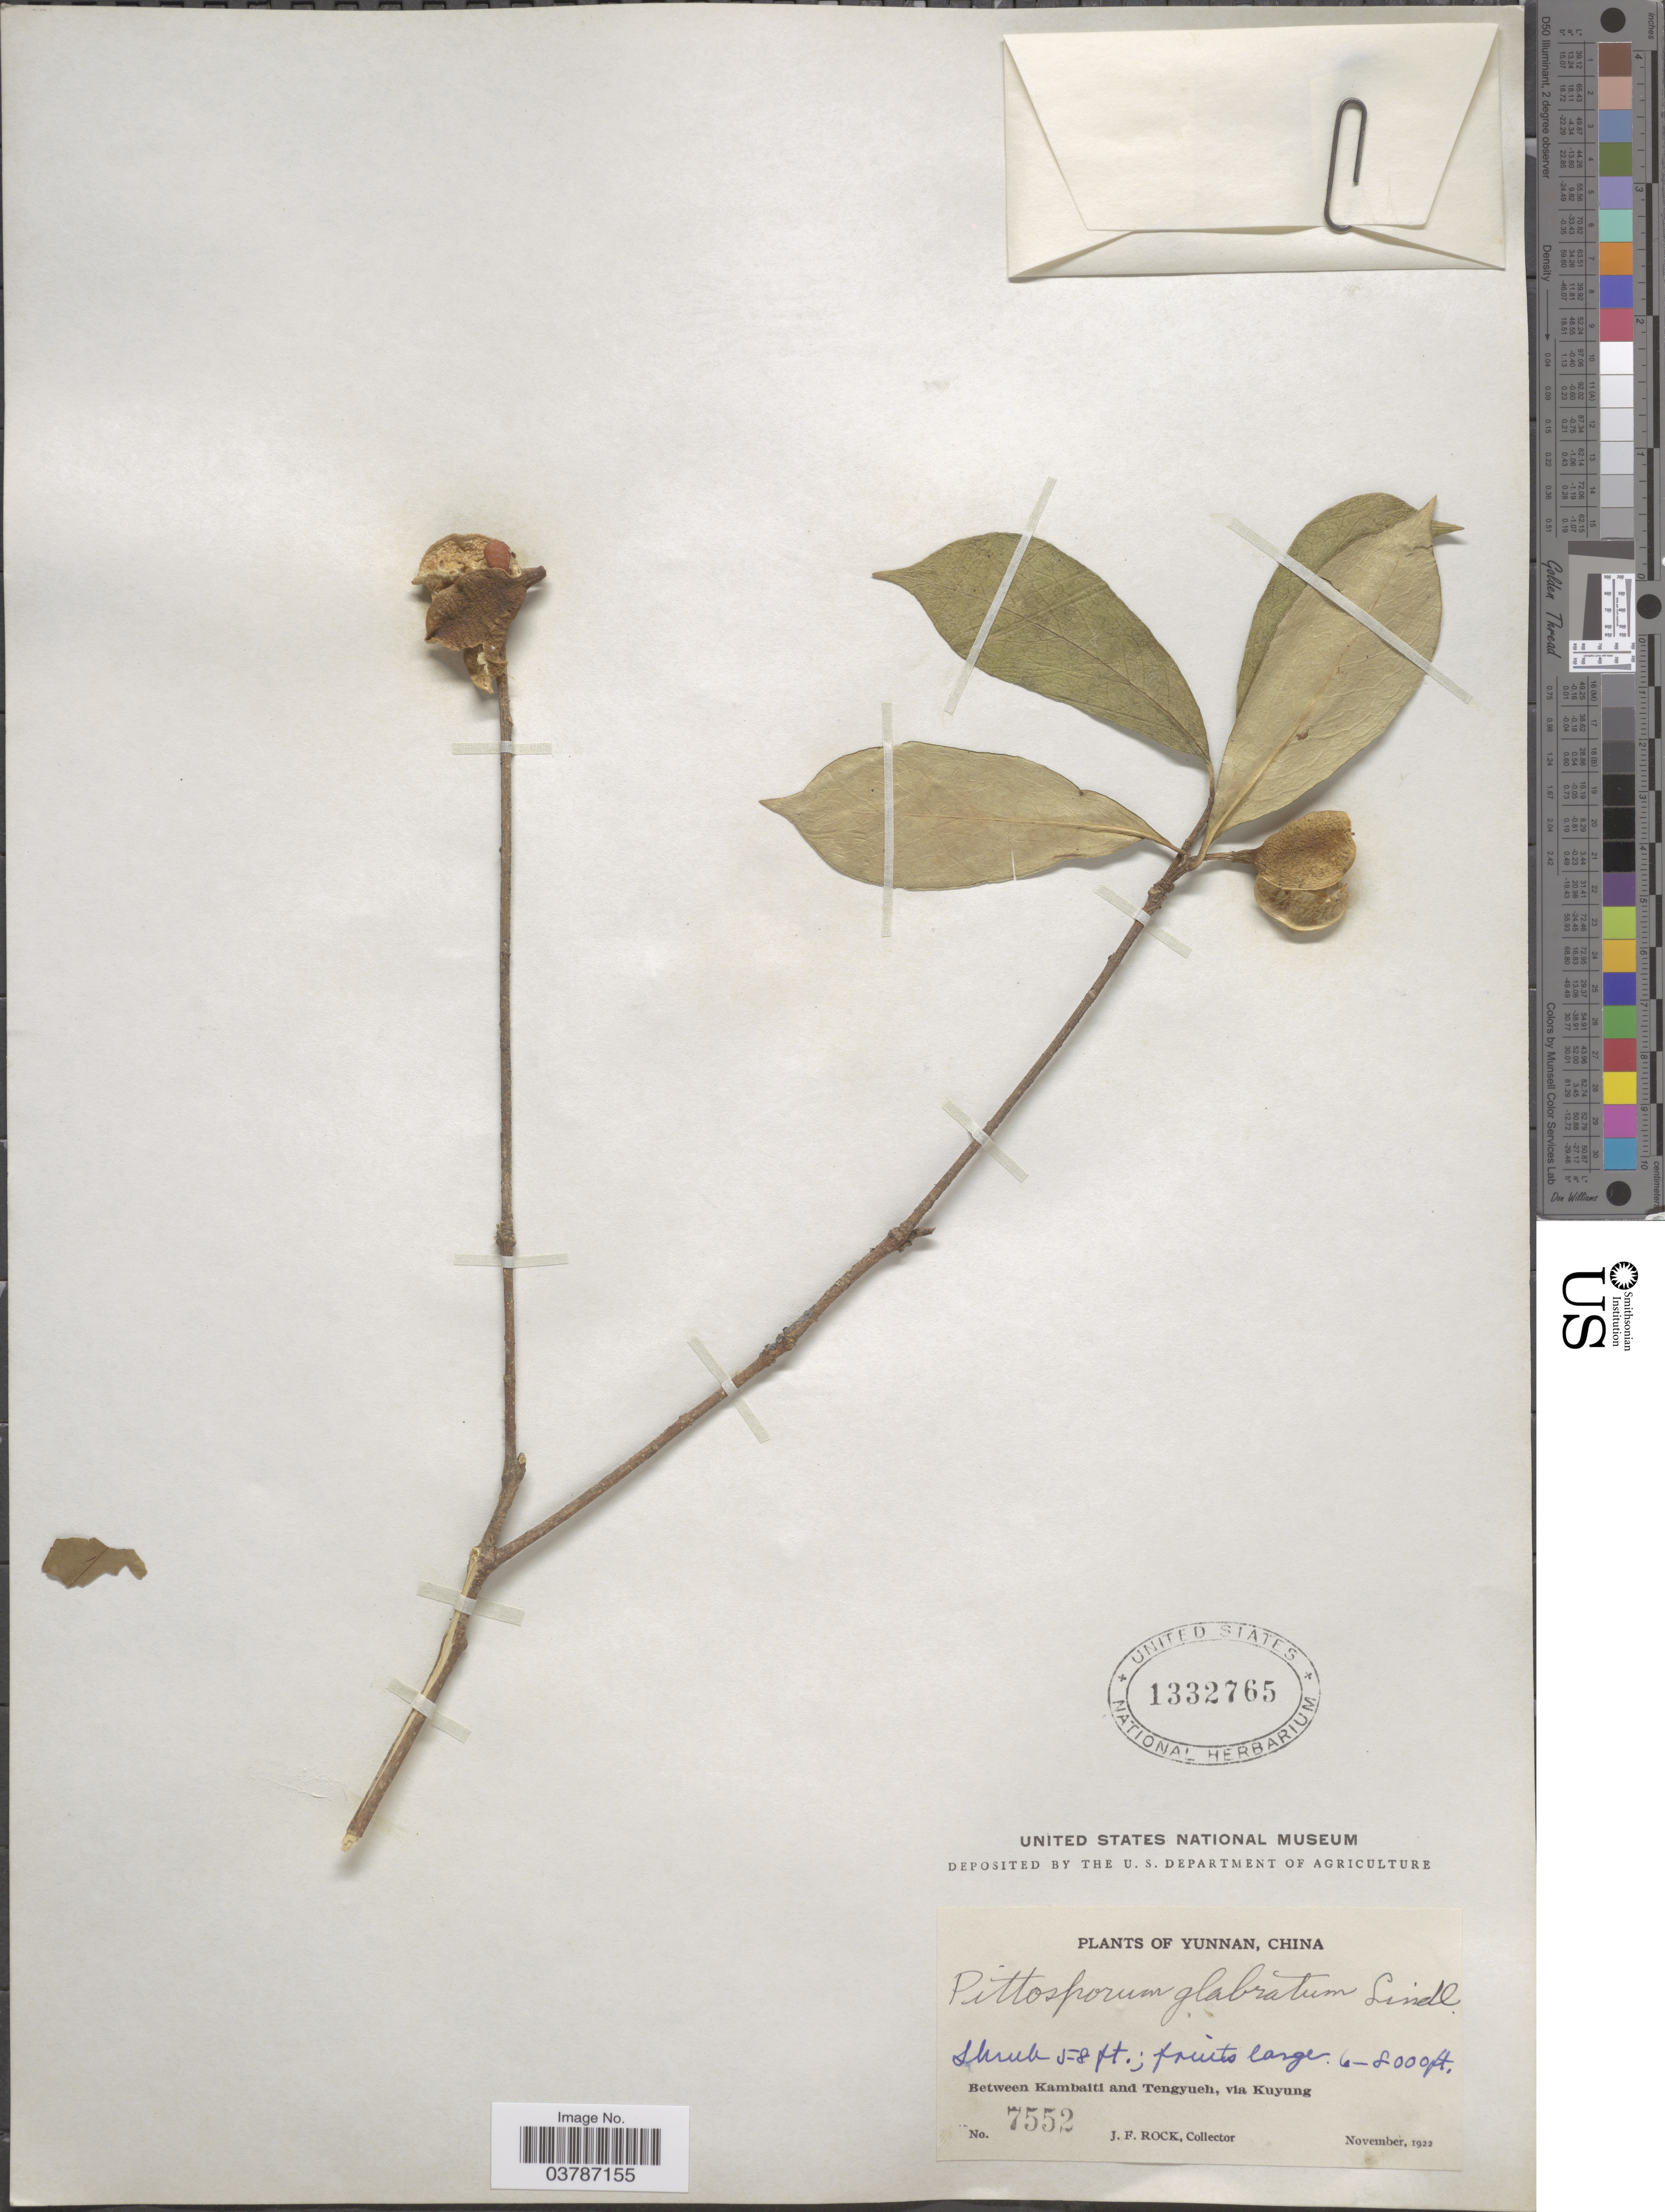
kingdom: Plantae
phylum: Tracheophyta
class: Magnoliopsida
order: Apiales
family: Pittosporaceae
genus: Pittosporum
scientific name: Pittosporum glabratum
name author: Lindl.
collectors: J. Rock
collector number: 7552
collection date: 1922-11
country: China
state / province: Yunnan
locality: Between Kambaiti and Tengyueh, via Kuyung.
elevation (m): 1829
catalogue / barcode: US 1332765